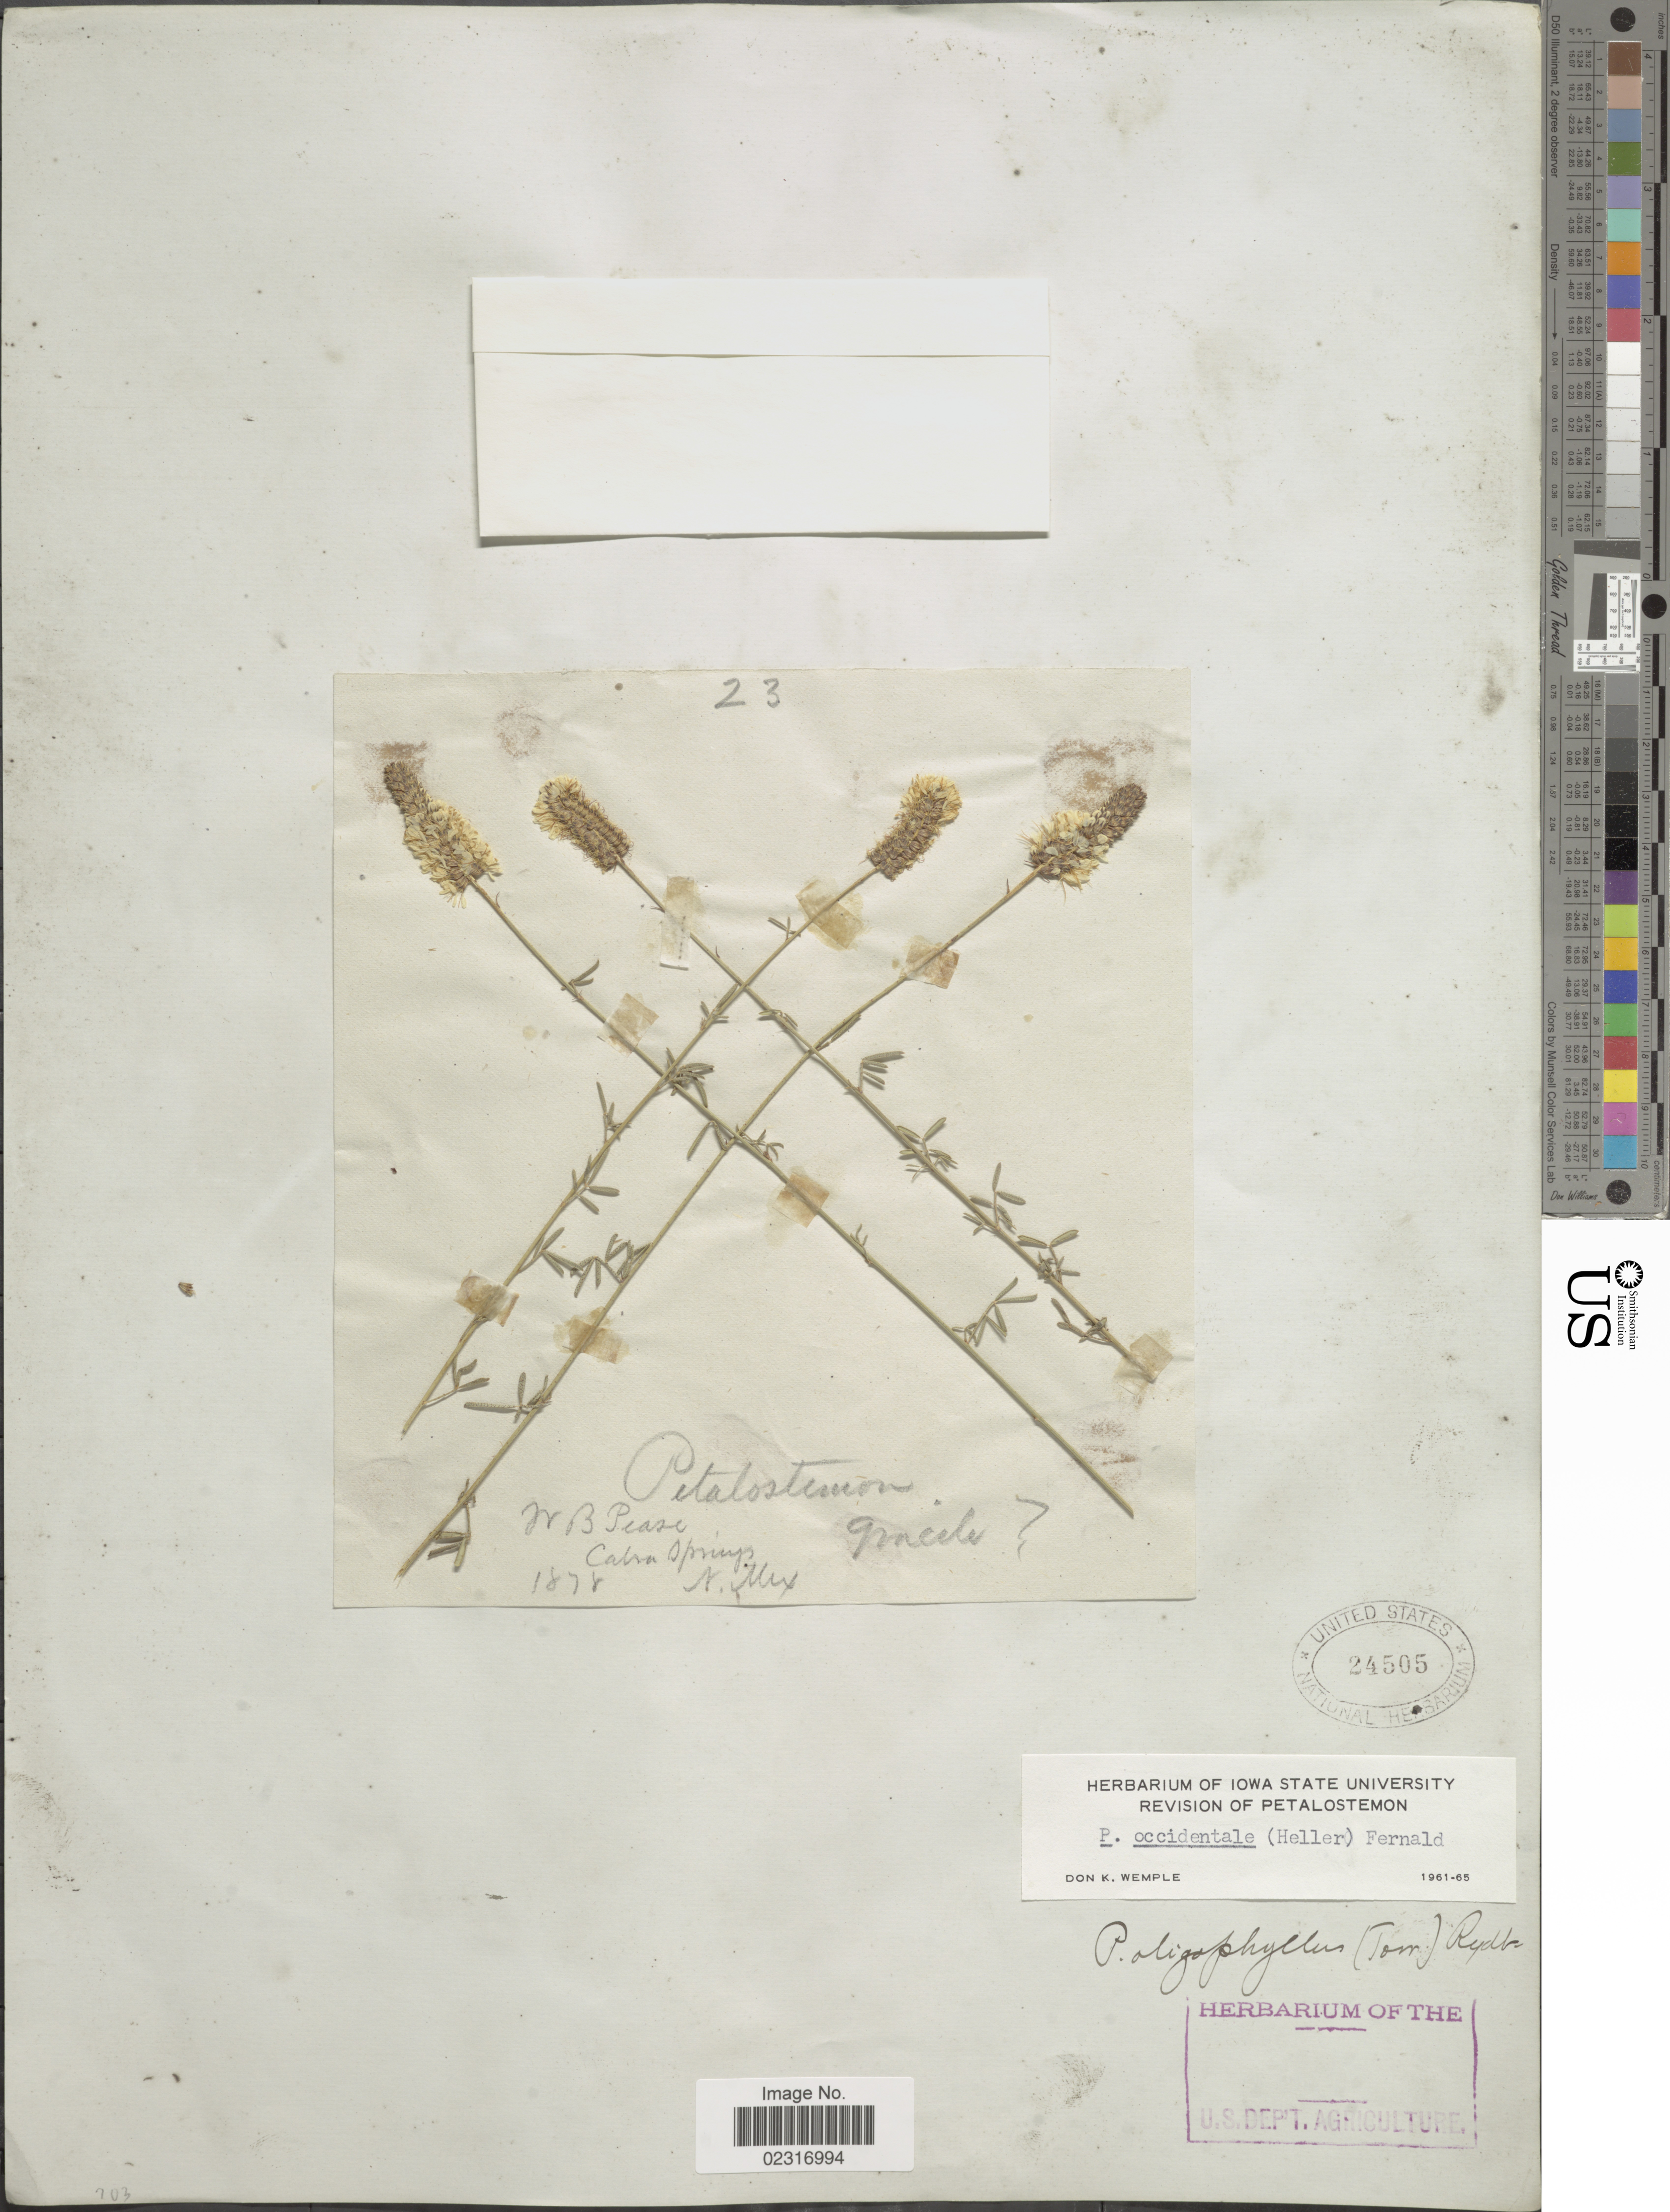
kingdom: Plantae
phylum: Tracheophyta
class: Magnoliopsida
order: Fabales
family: Fabaceae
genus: Dalea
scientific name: Dalea candida var. oligophylla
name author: (Torr) Shinners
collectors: W. Pease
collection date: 1878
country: United States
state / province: New Mexico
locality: Cabra Springs, N. Mex.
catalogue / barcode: US 24505